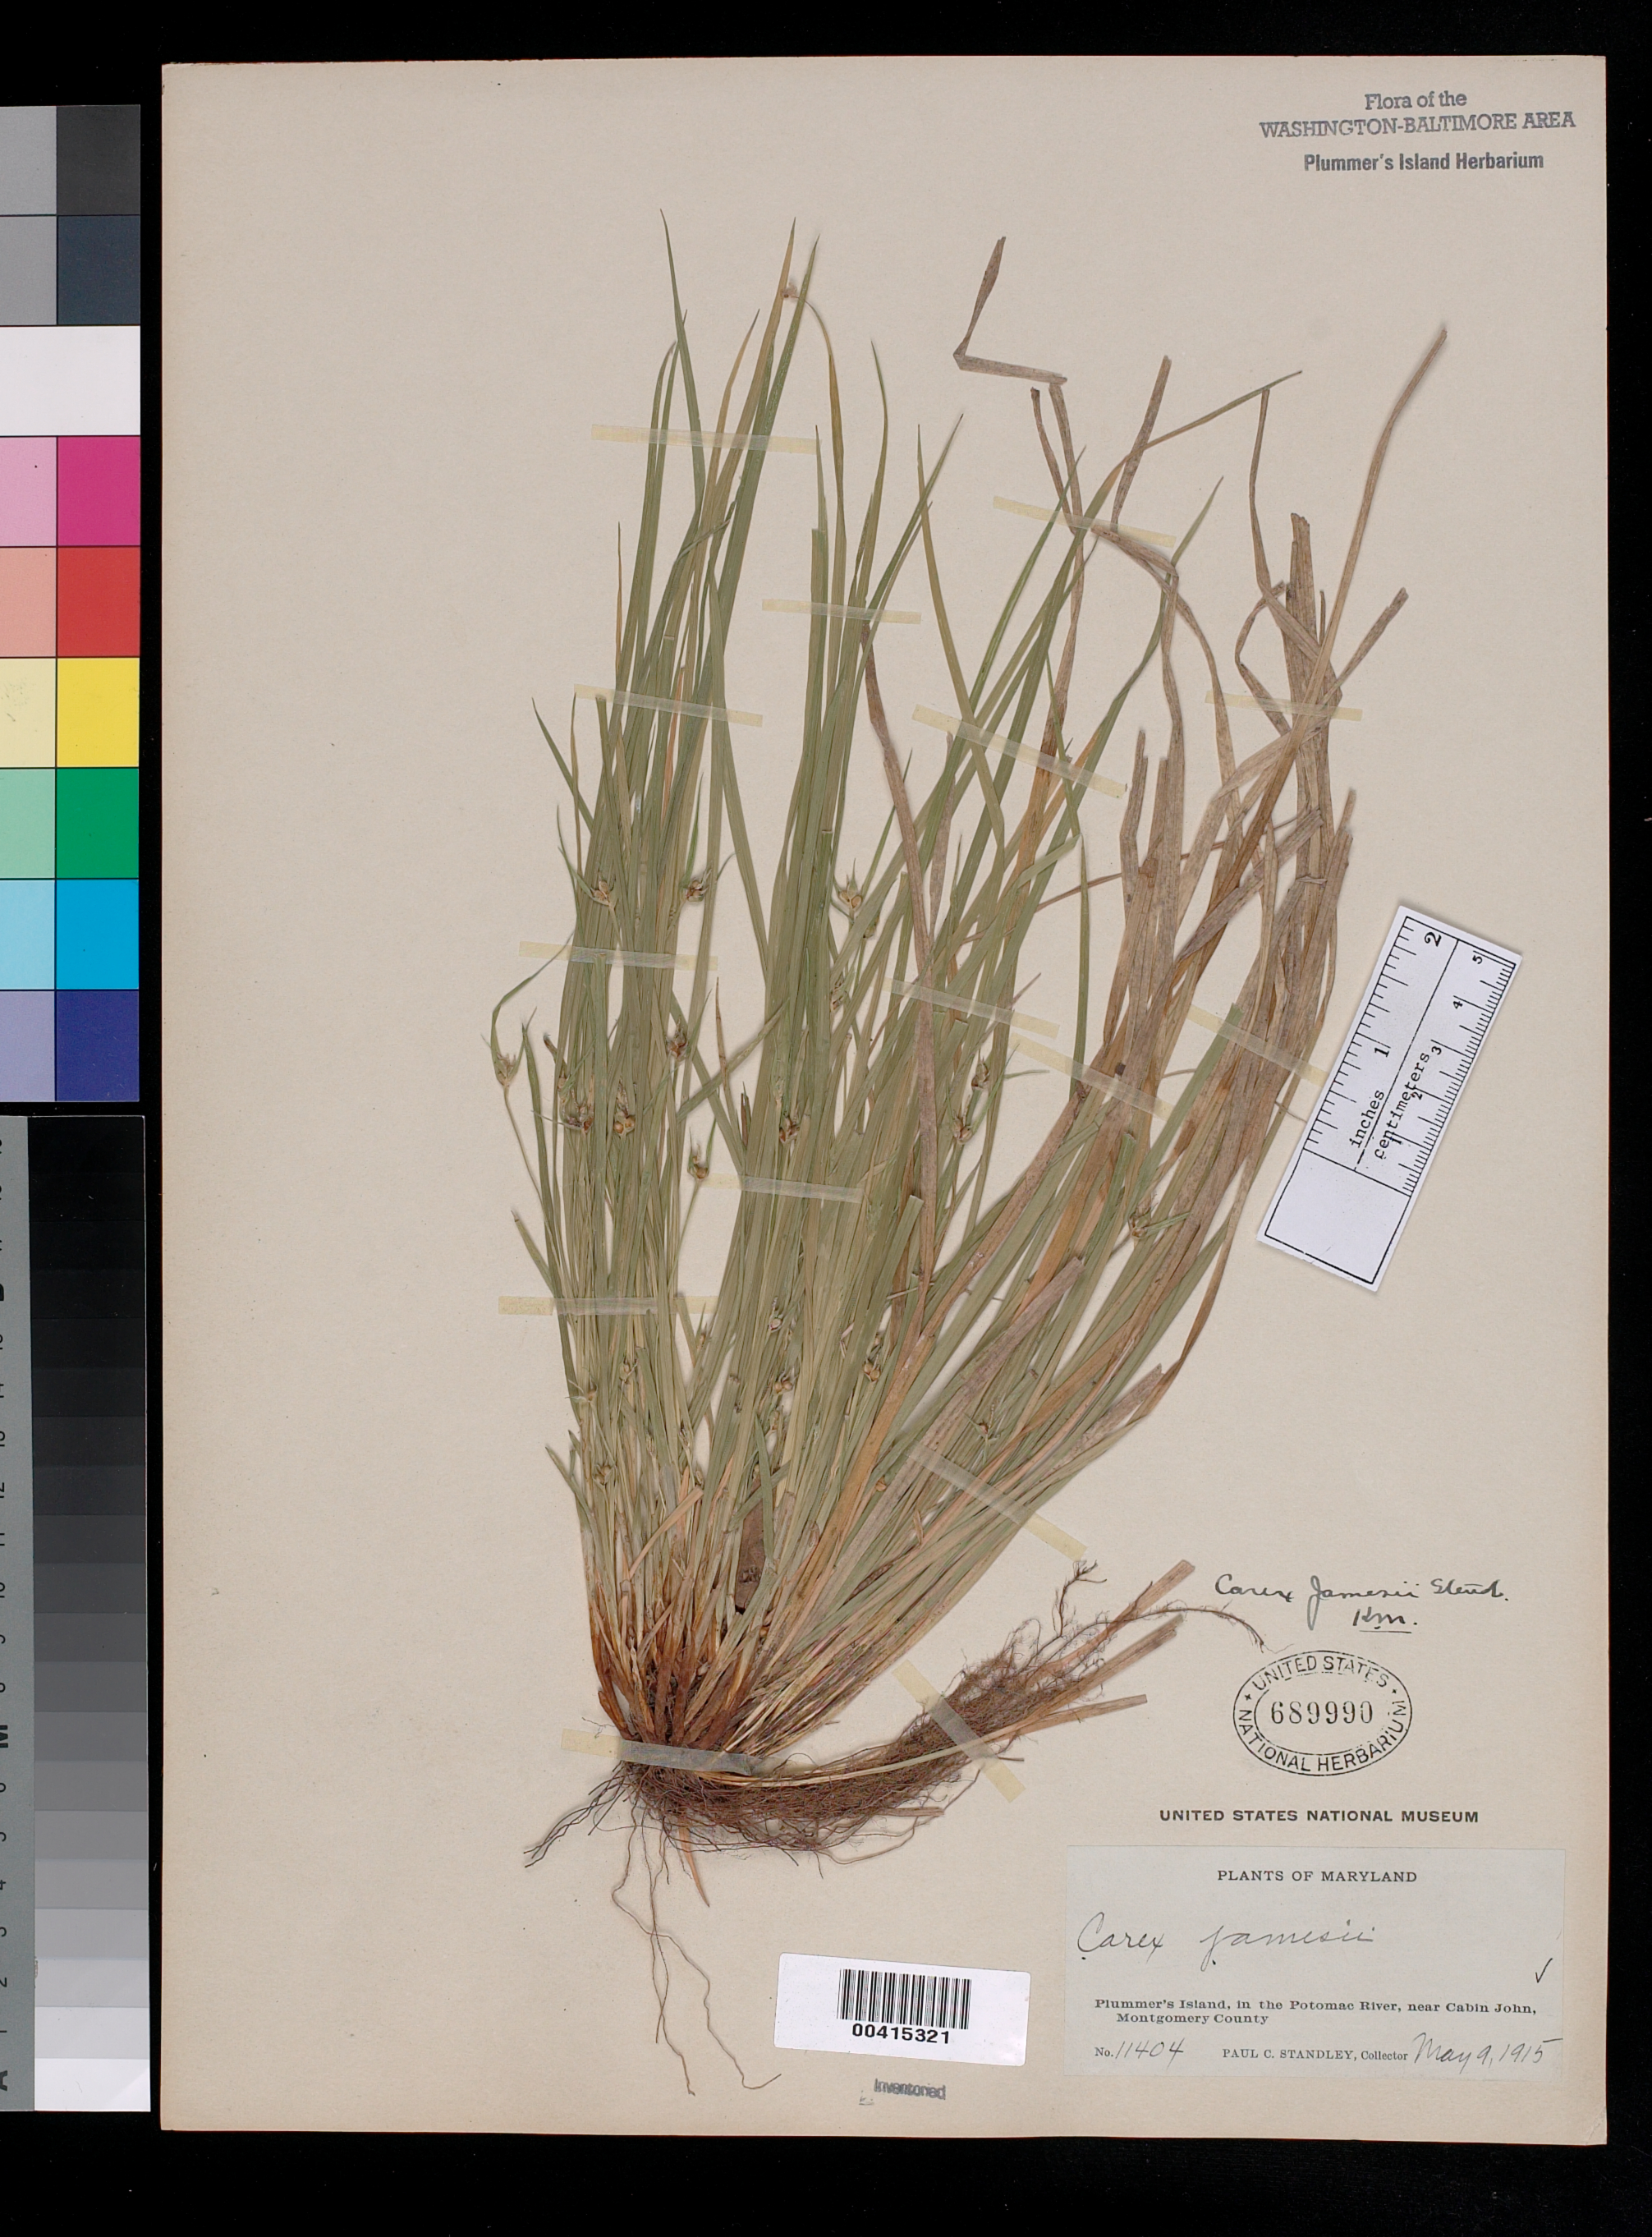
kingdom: Plantae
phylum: Tracheophyta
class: Liliopsida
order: Poales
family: Cyperaceae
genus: Carex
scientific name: Carex jamesii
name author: Schwein.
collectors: P. C. Standley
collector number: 11404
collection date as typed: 09 May 1915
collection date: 1915-05-09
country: United States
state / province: Maryland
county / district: Montgomery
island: Plummers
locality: Plummer's Island Plummers Island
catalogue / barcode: US 689990